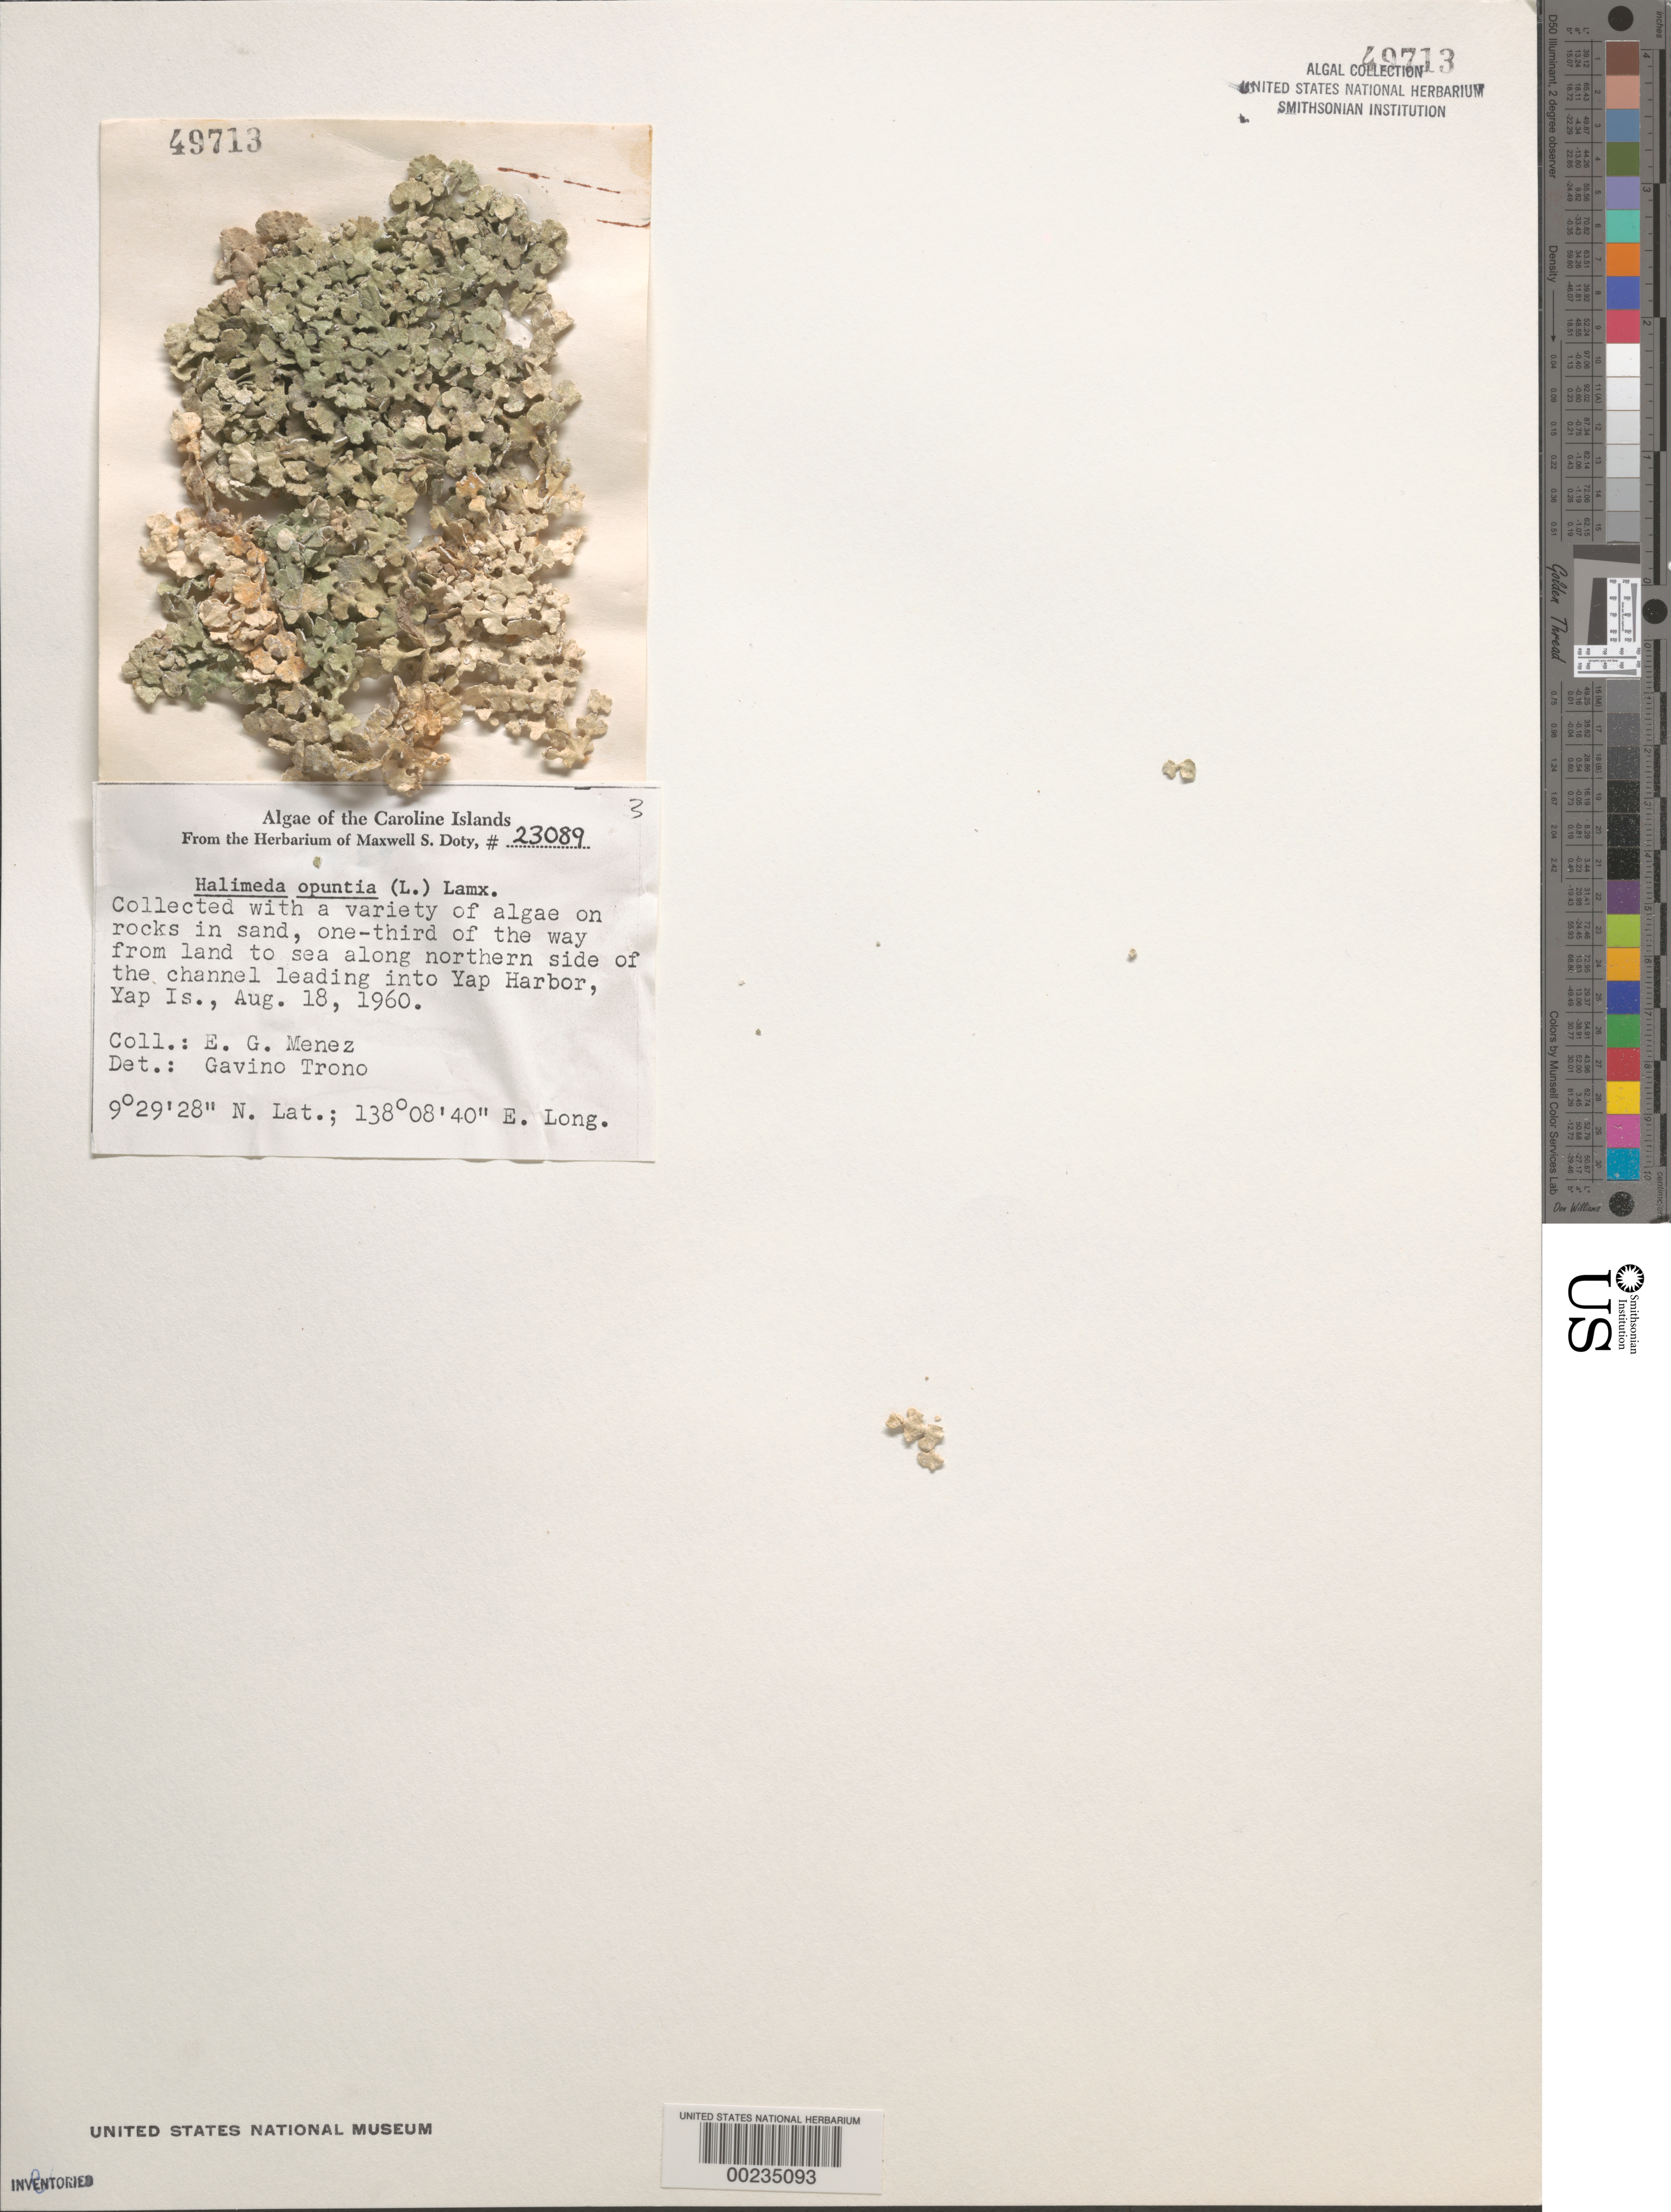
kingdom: Plantae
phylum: Chlorophyta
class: Ulvophyceae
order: Bryopsidales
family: Halimedaceae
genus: Halimeda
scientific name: Halimeda opuntia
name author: (L.) J.V.Lamouroux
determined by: Trono, Gavino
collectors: Meñez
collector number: MSD 23089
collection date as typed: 18 Aug 1960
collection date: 1960-08-18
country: Micronesia, Federated States of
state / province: Yap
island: Yap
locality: Yap Harbor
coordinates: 9 29' 28" N, 138 08' 40" E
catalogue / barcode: US 49713